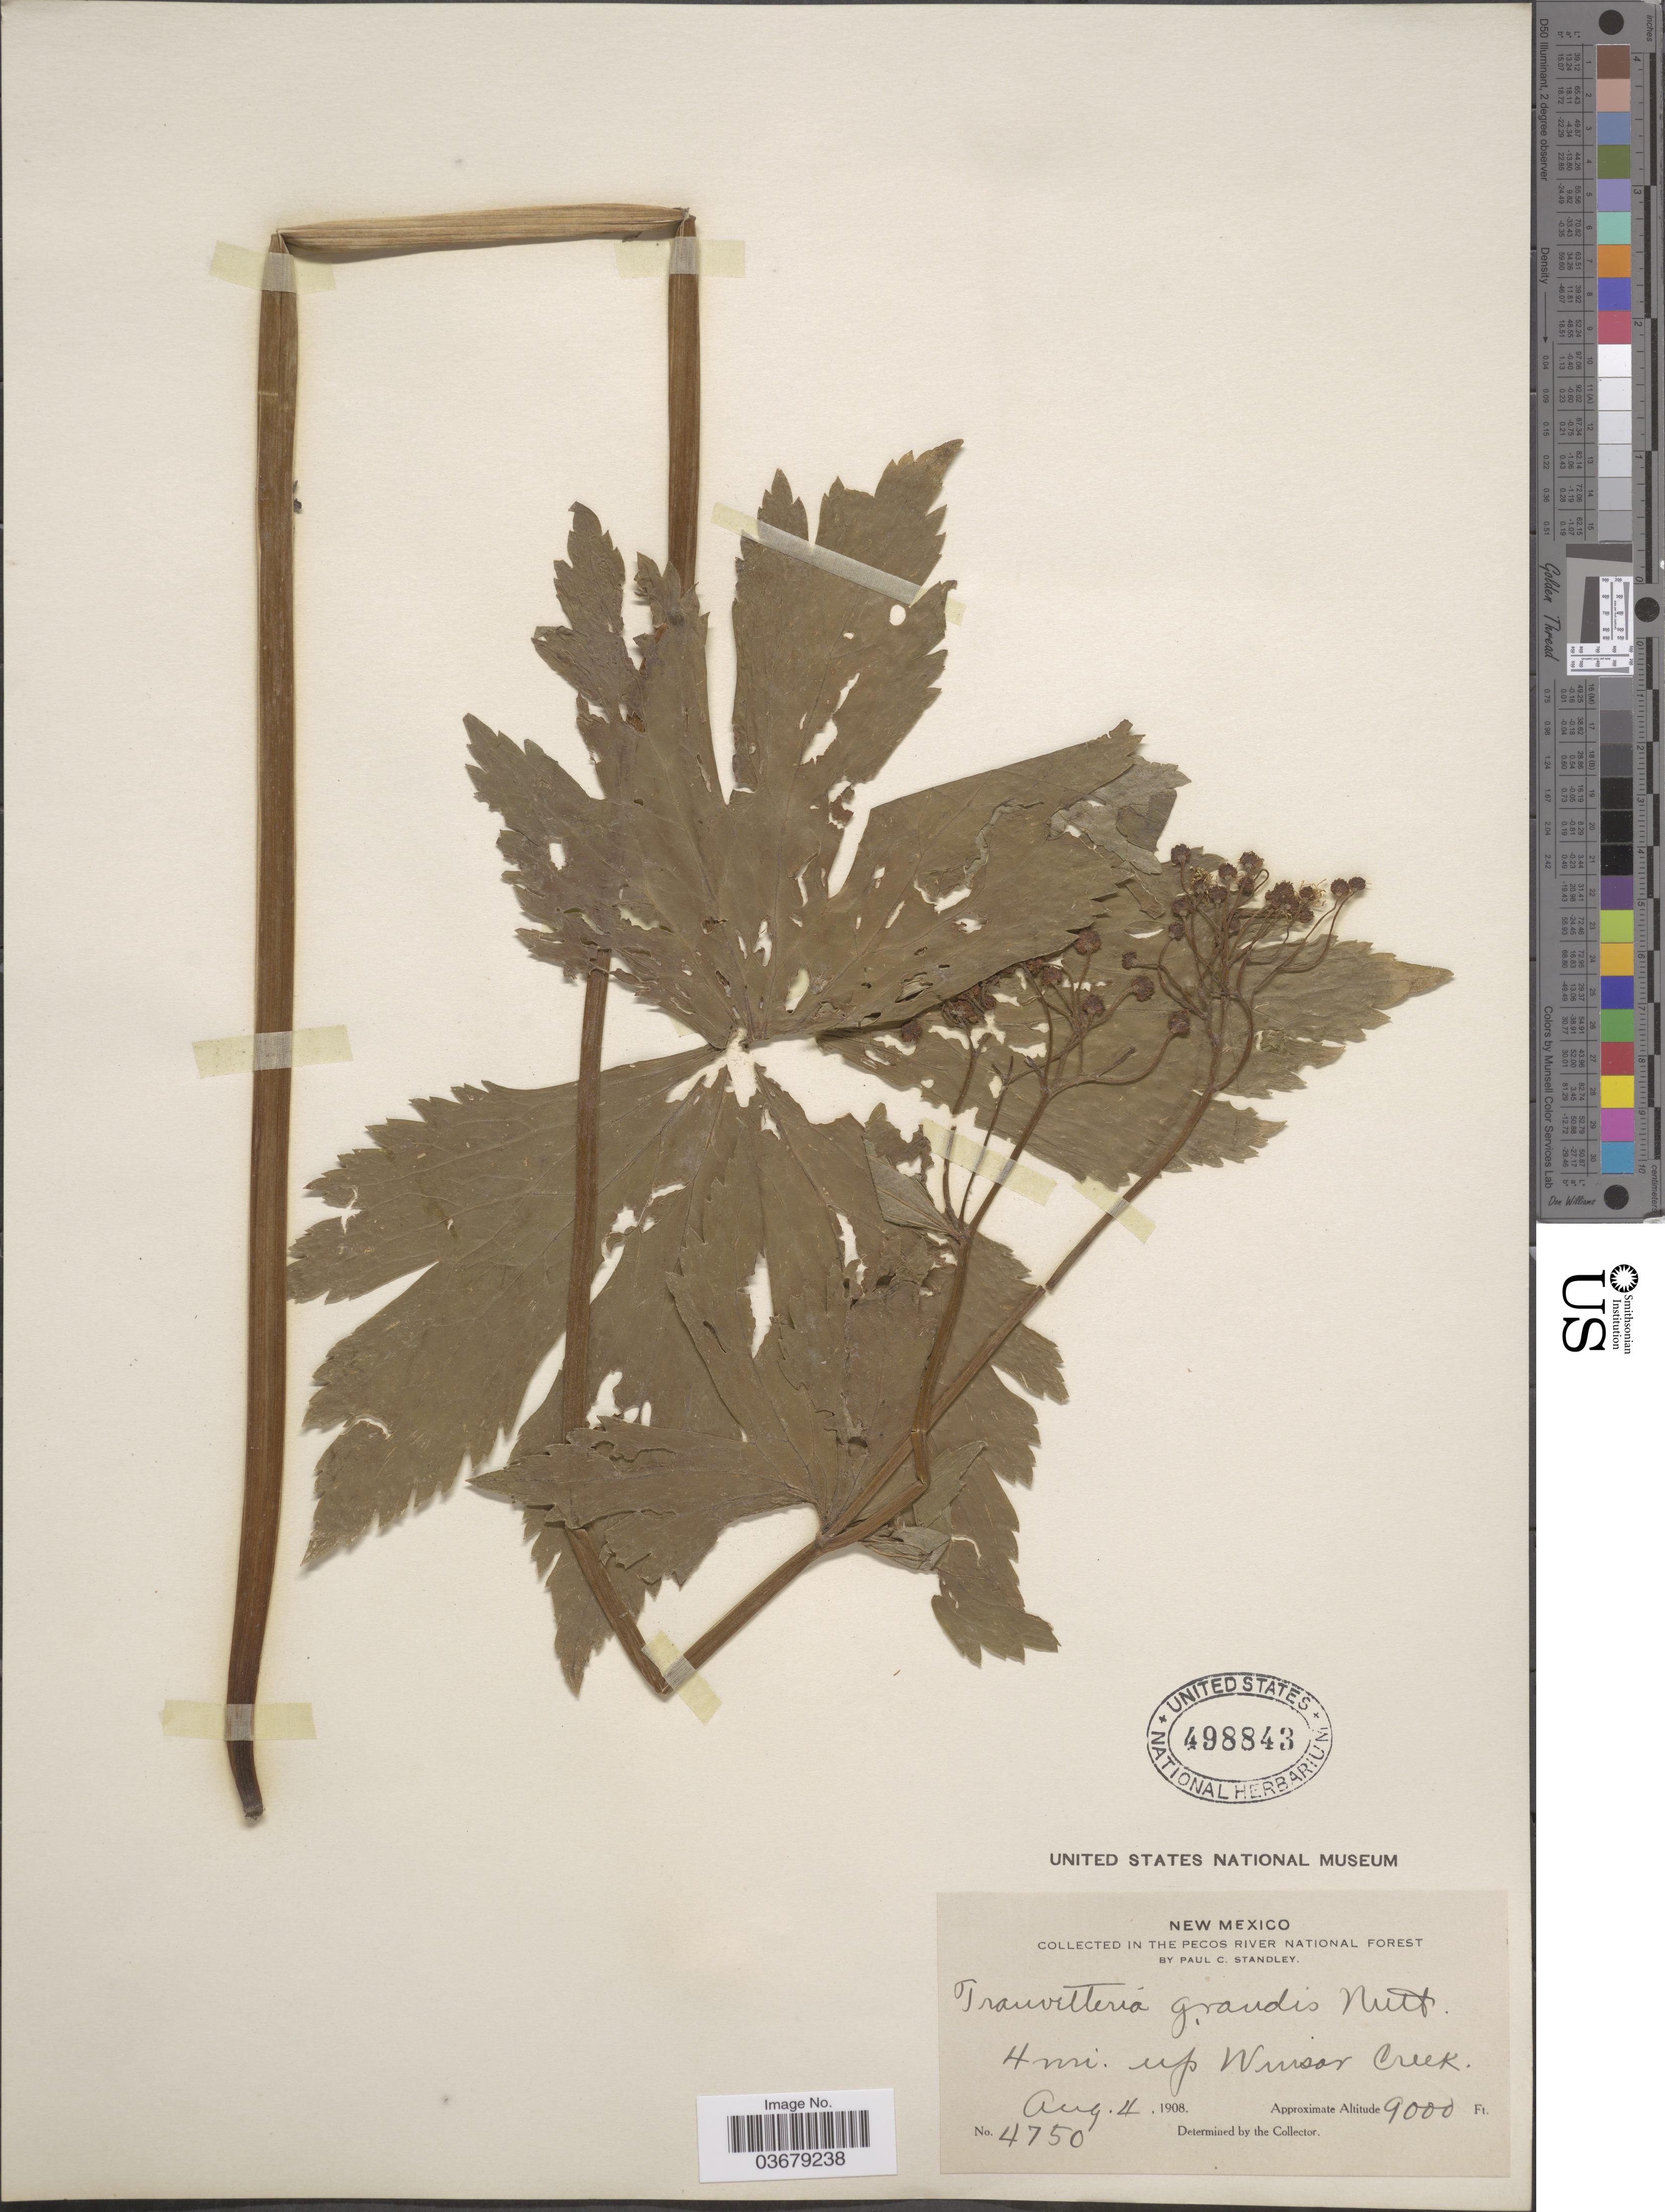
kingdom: Plantae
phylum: Tracheophyta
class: Magnoliopsida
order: Ranunculales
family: Ranunculaceae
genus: Trautvetteria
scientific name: Trautvetteria caroliniensis var. grandis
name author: (Water) Vail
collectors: P. C. Standley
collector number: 4750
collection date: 1908-08-04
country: United States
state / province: New Mexico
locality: In the Pecos River National Forest. 4 mi. up Winsor Creek.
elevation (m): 2743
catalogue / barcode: US 498843